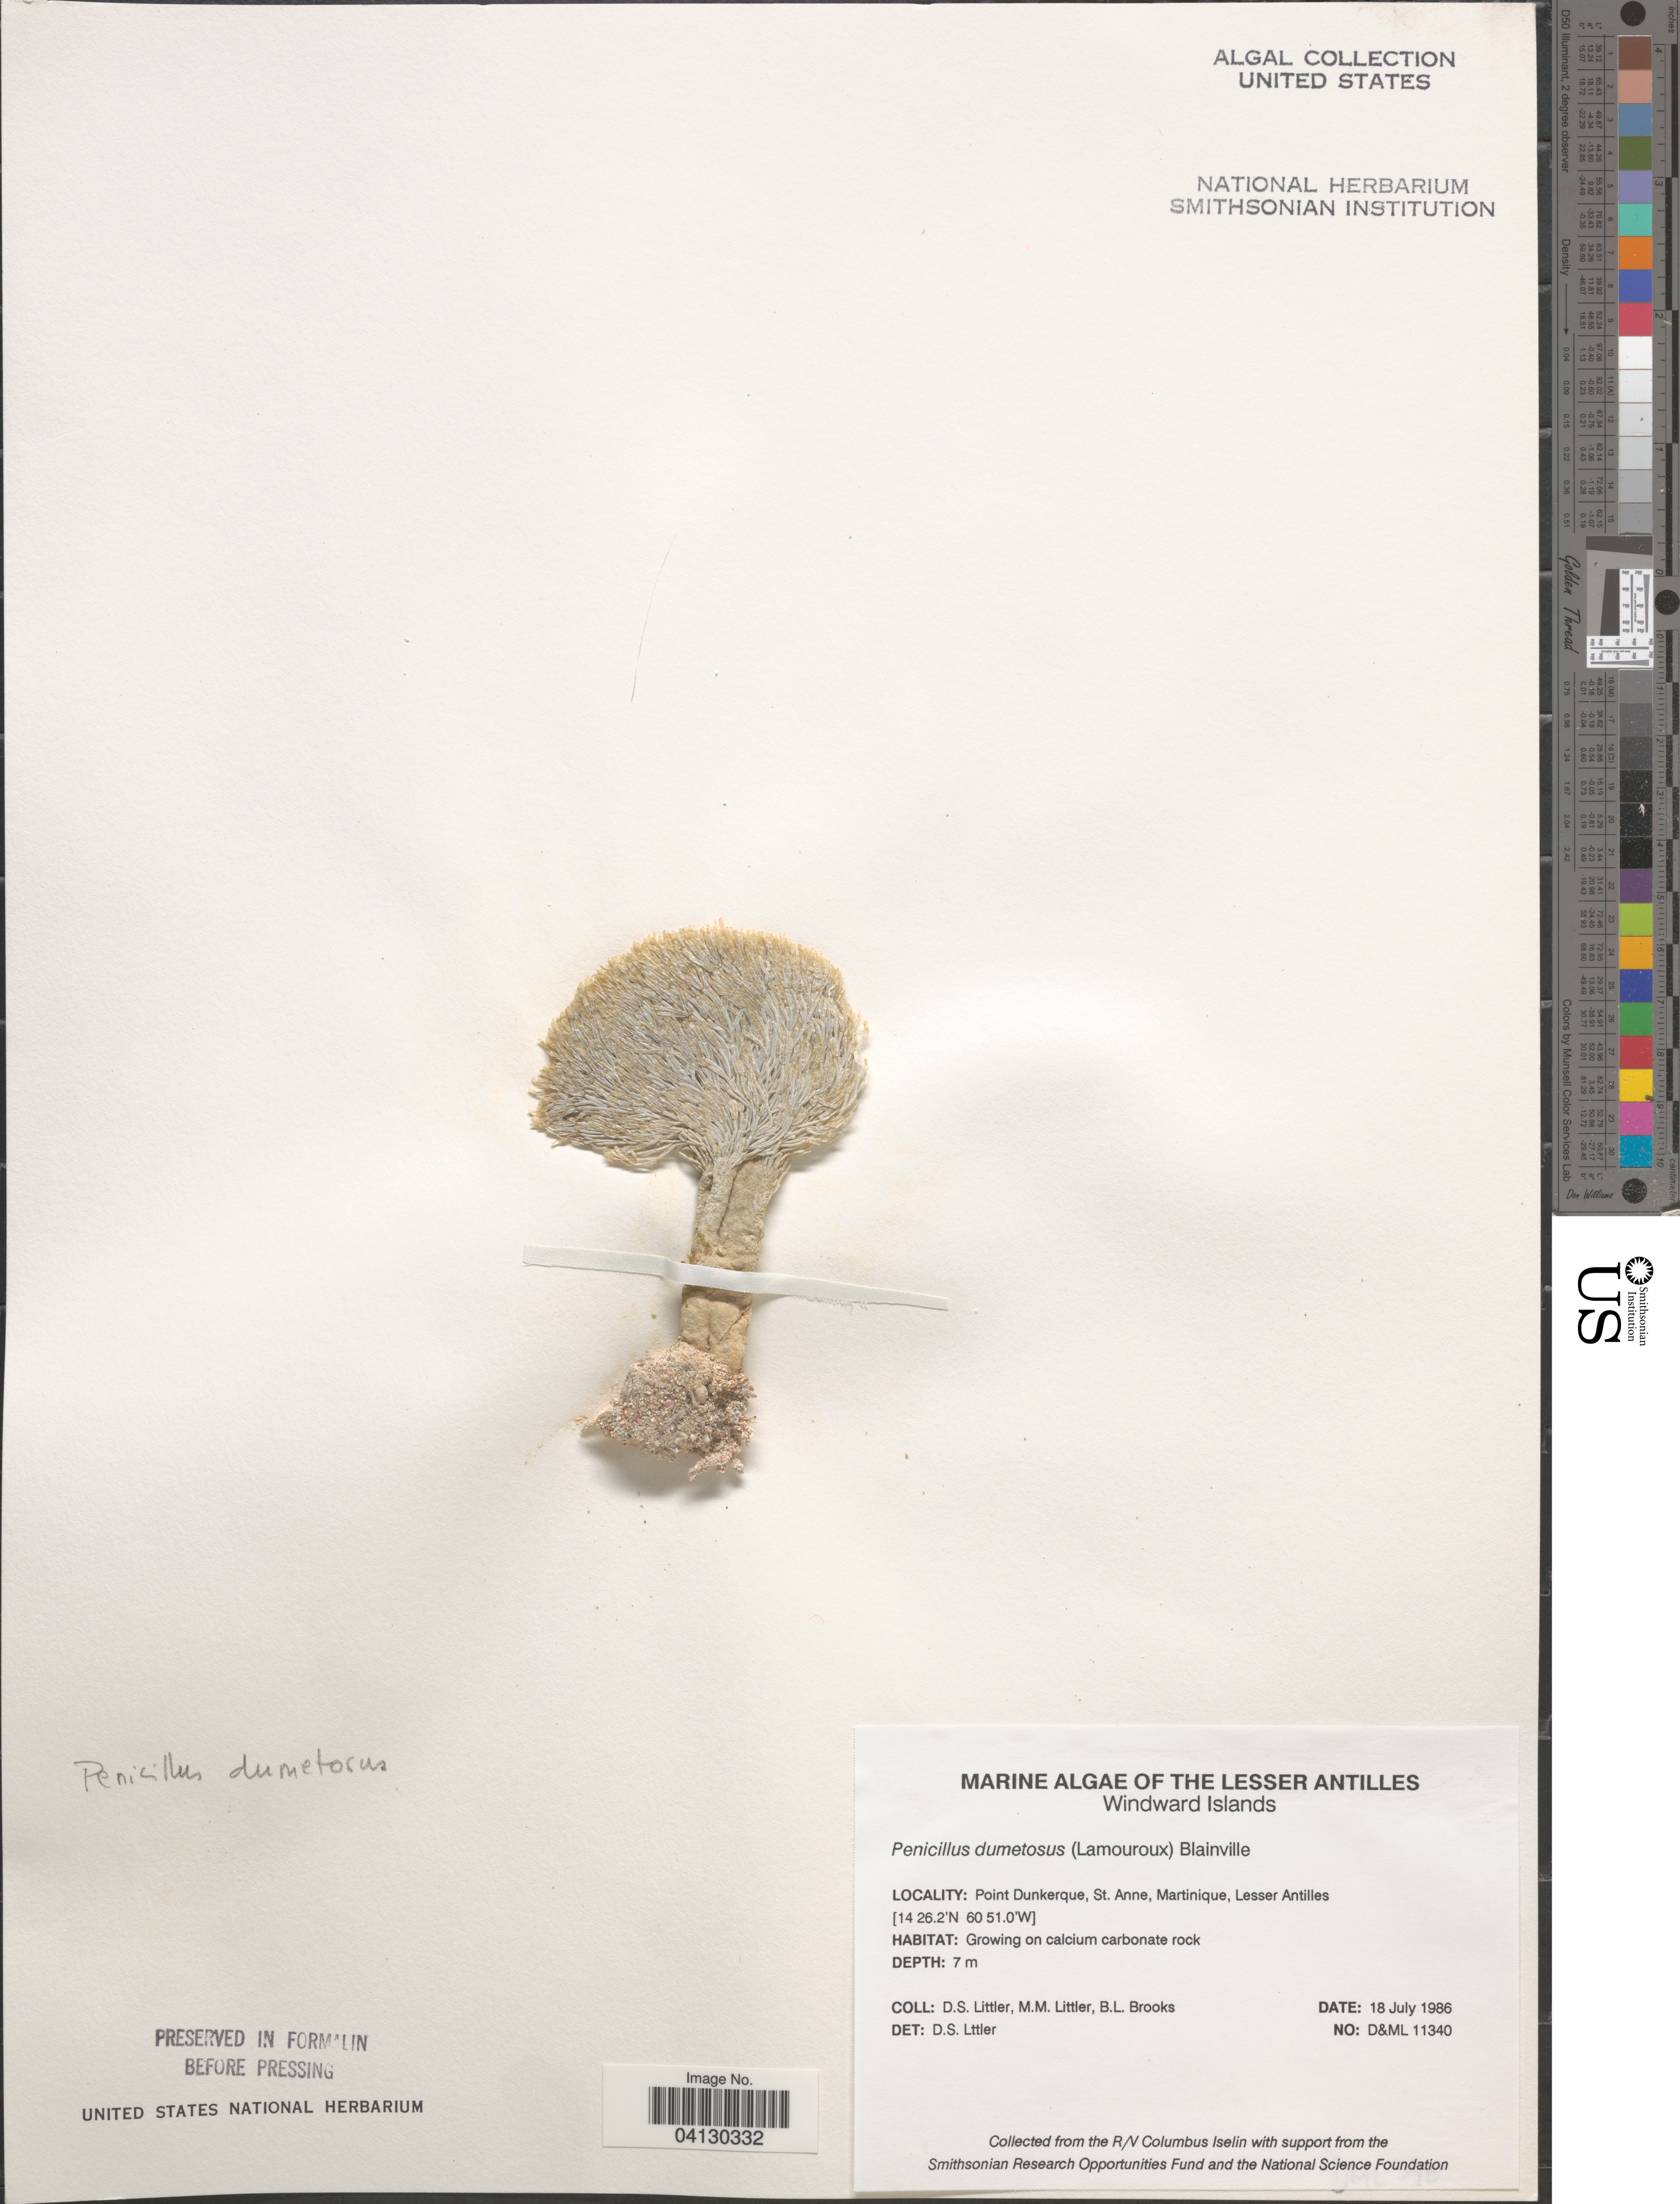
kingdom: Plantae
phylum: Chlorophyta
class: Ulvophyceae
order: Bryopsidales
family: Udoteaceae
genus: Penicillus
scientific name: Penicillus dumetosus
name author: (J.V.Lamouroux) Blainville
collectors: D. S. Littler & B. Brooks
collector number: D&ML11340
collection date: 1986-07-18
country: Martinique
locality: The Lesser Antilles. Windward Islands. Point Dunkerque, St. Anne.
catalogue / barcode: US 328953